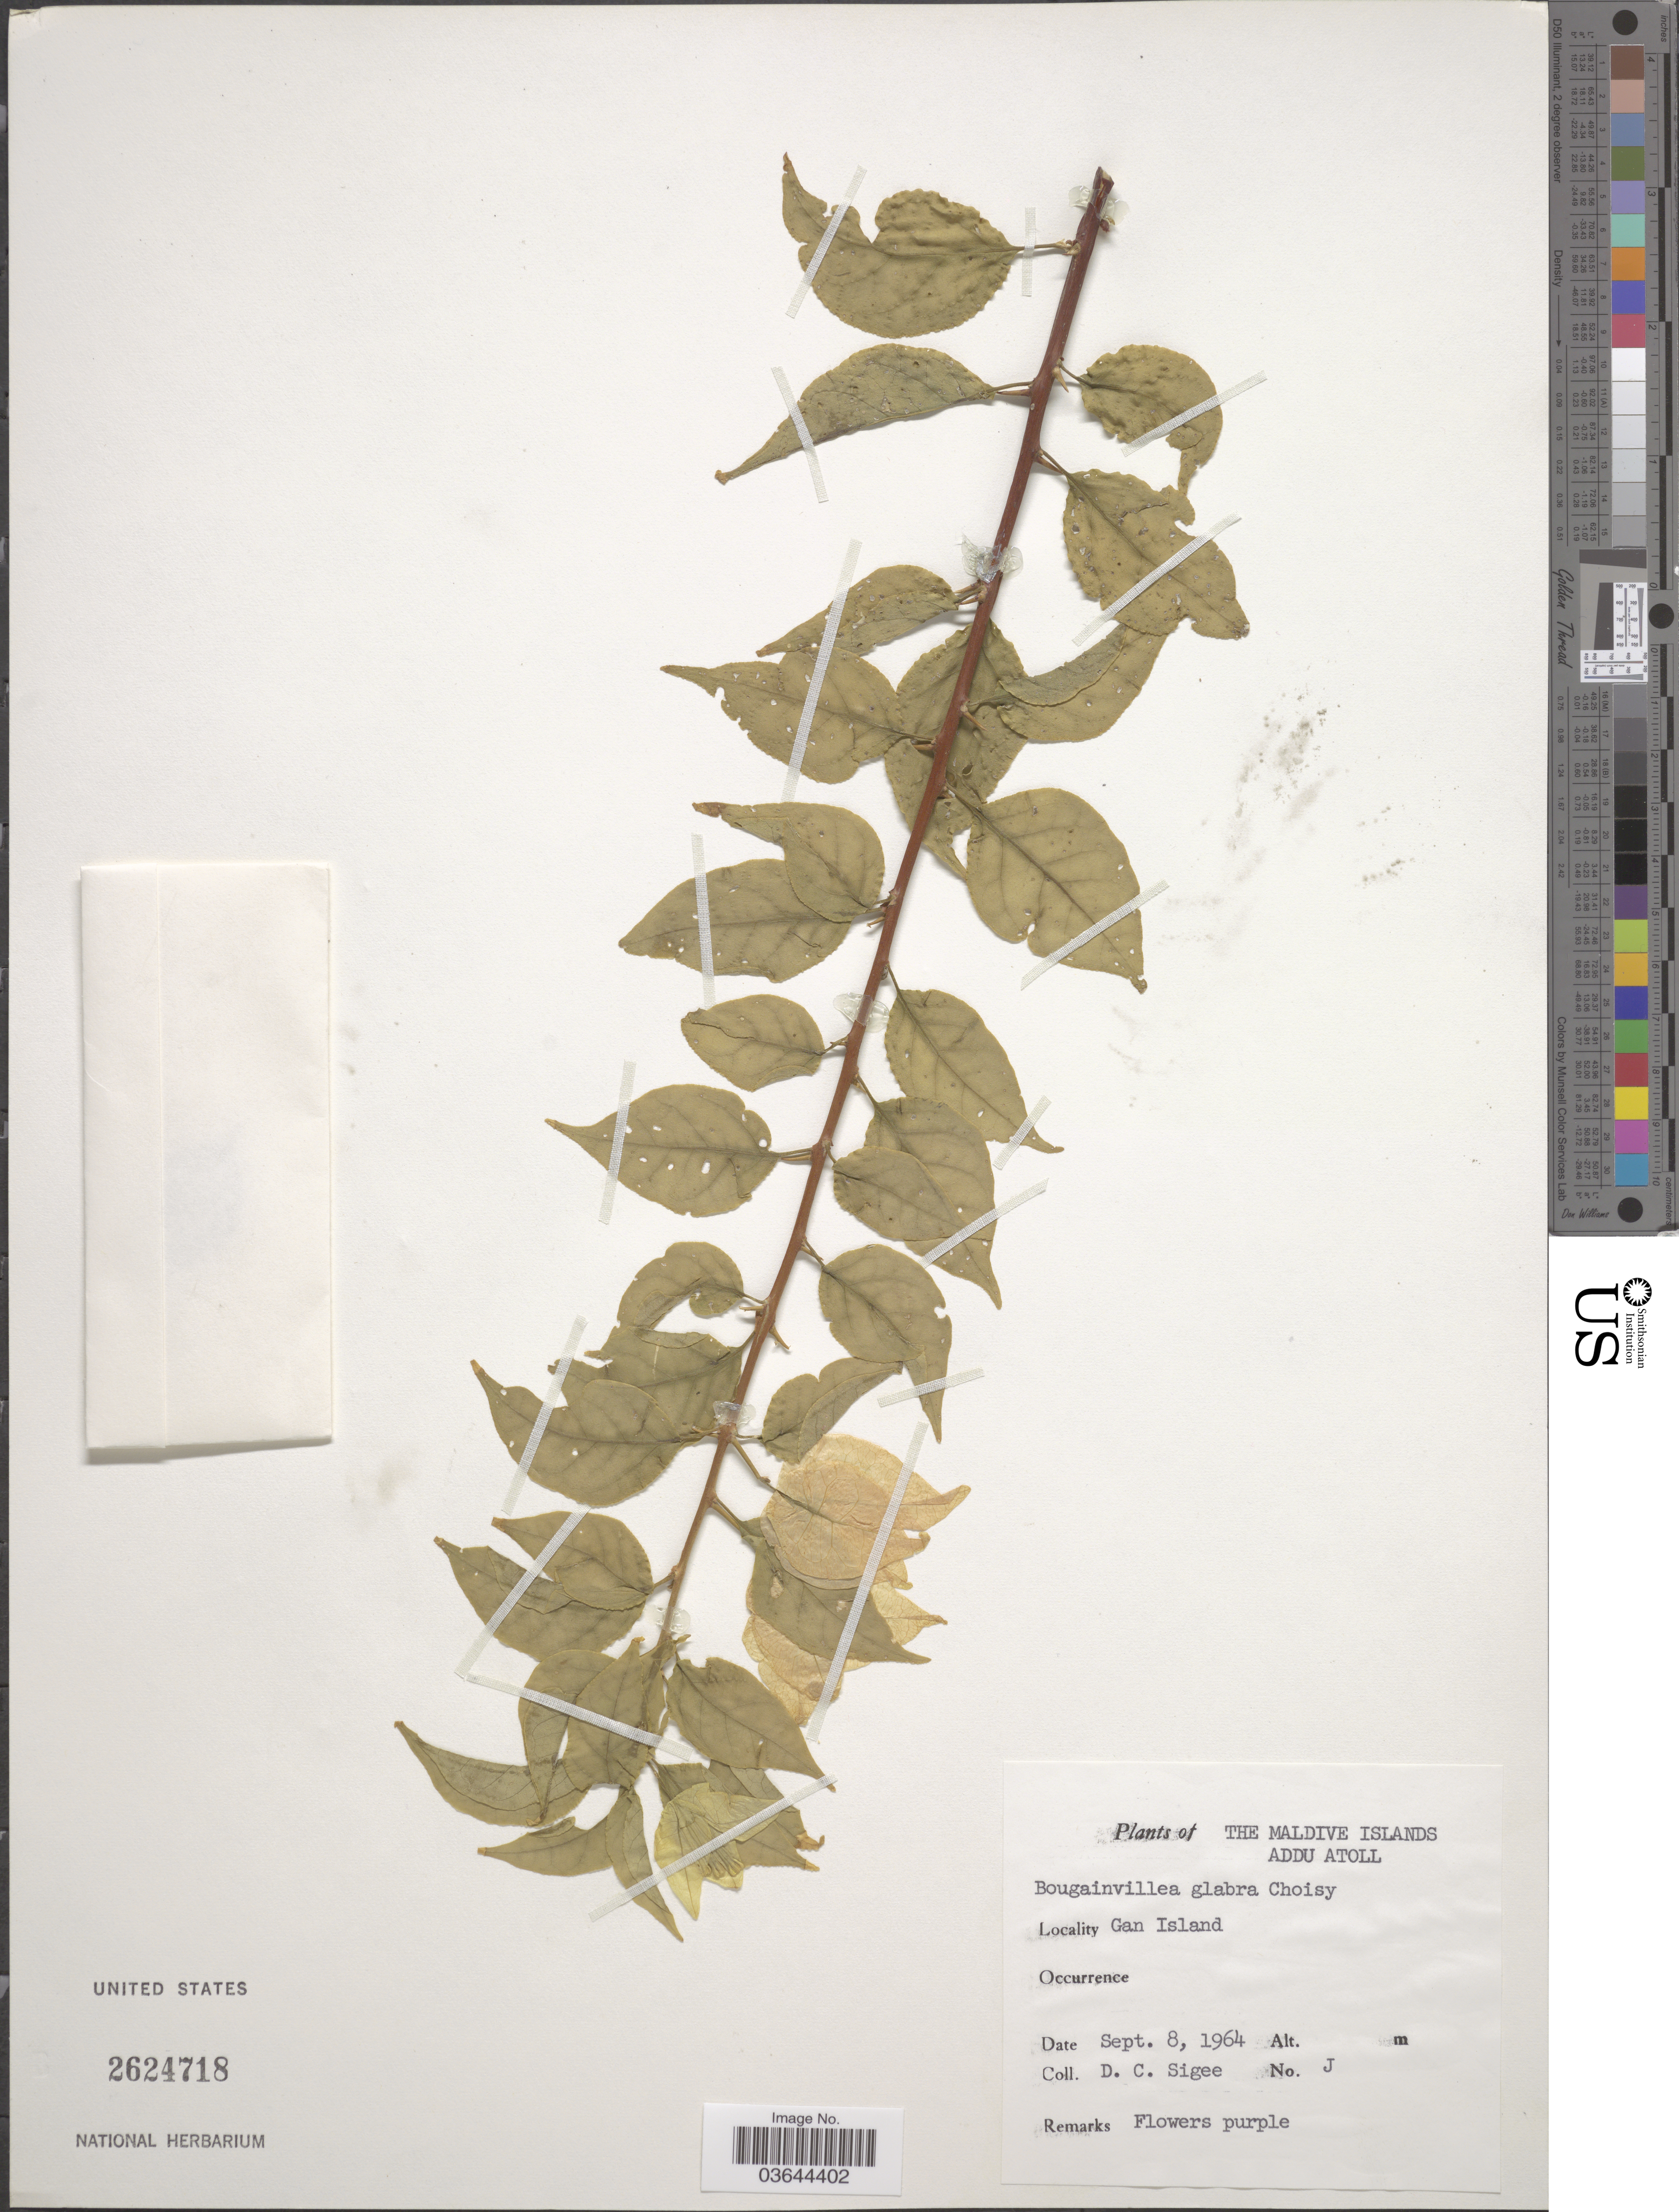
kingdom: Plantae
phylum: Tracheophyta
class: Magnoliopsida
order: Caryophyllales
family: Nyctaginaceae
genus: Bougainvillea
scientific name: Bougainvillea glabra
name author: Choisy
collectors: D. C. Sigee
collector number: J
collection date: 1964-09-08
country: Maldive Islands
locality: Addu Atoll. Gan Island.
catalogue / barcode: US 2624718